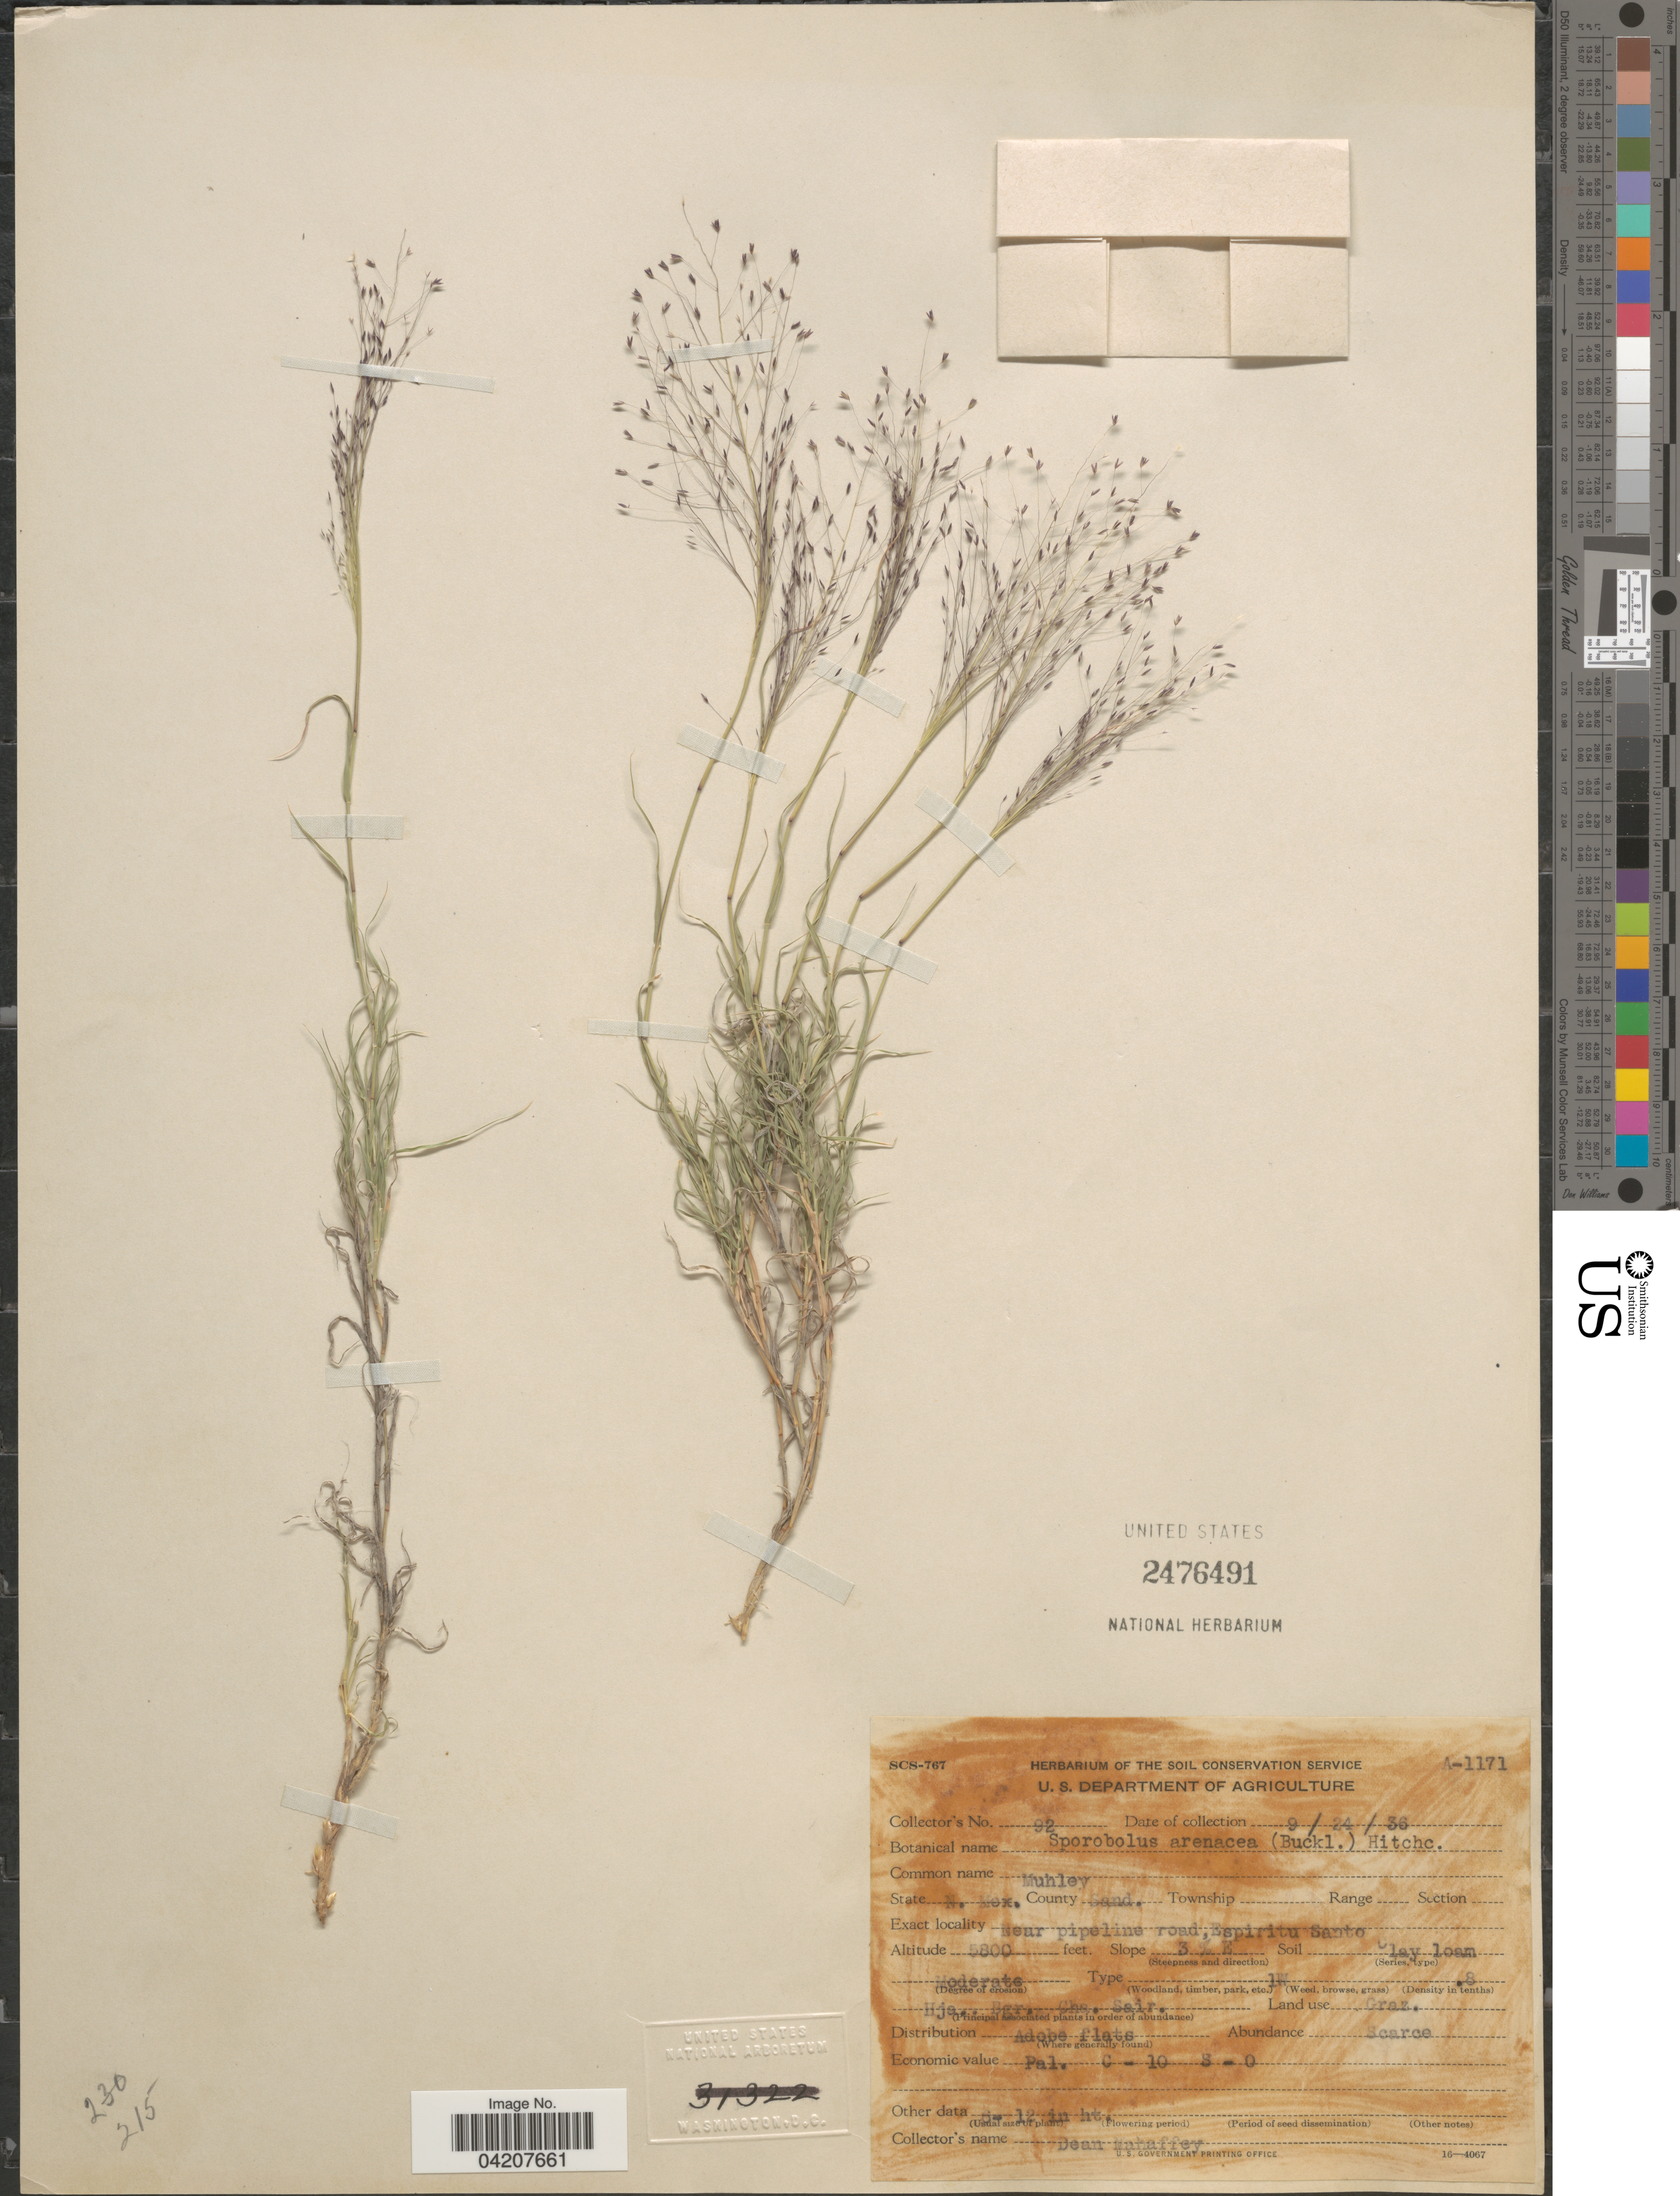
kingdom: Plantae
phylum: Tracheophyta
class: Liliopsida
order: Poales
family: Poaceae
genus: Muhlenbergia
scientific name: Muhlenbergia arenacea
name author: (Buckley) Hitchc.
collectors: D. Mahaffey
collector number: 92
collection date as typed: Transcribed d/m/y: 24/9/36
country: United States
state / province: New Mexico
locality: N. Mex. County Sand. Near pipeline road, Espiritu Santo.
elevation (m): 1768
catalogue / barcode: US 2476491